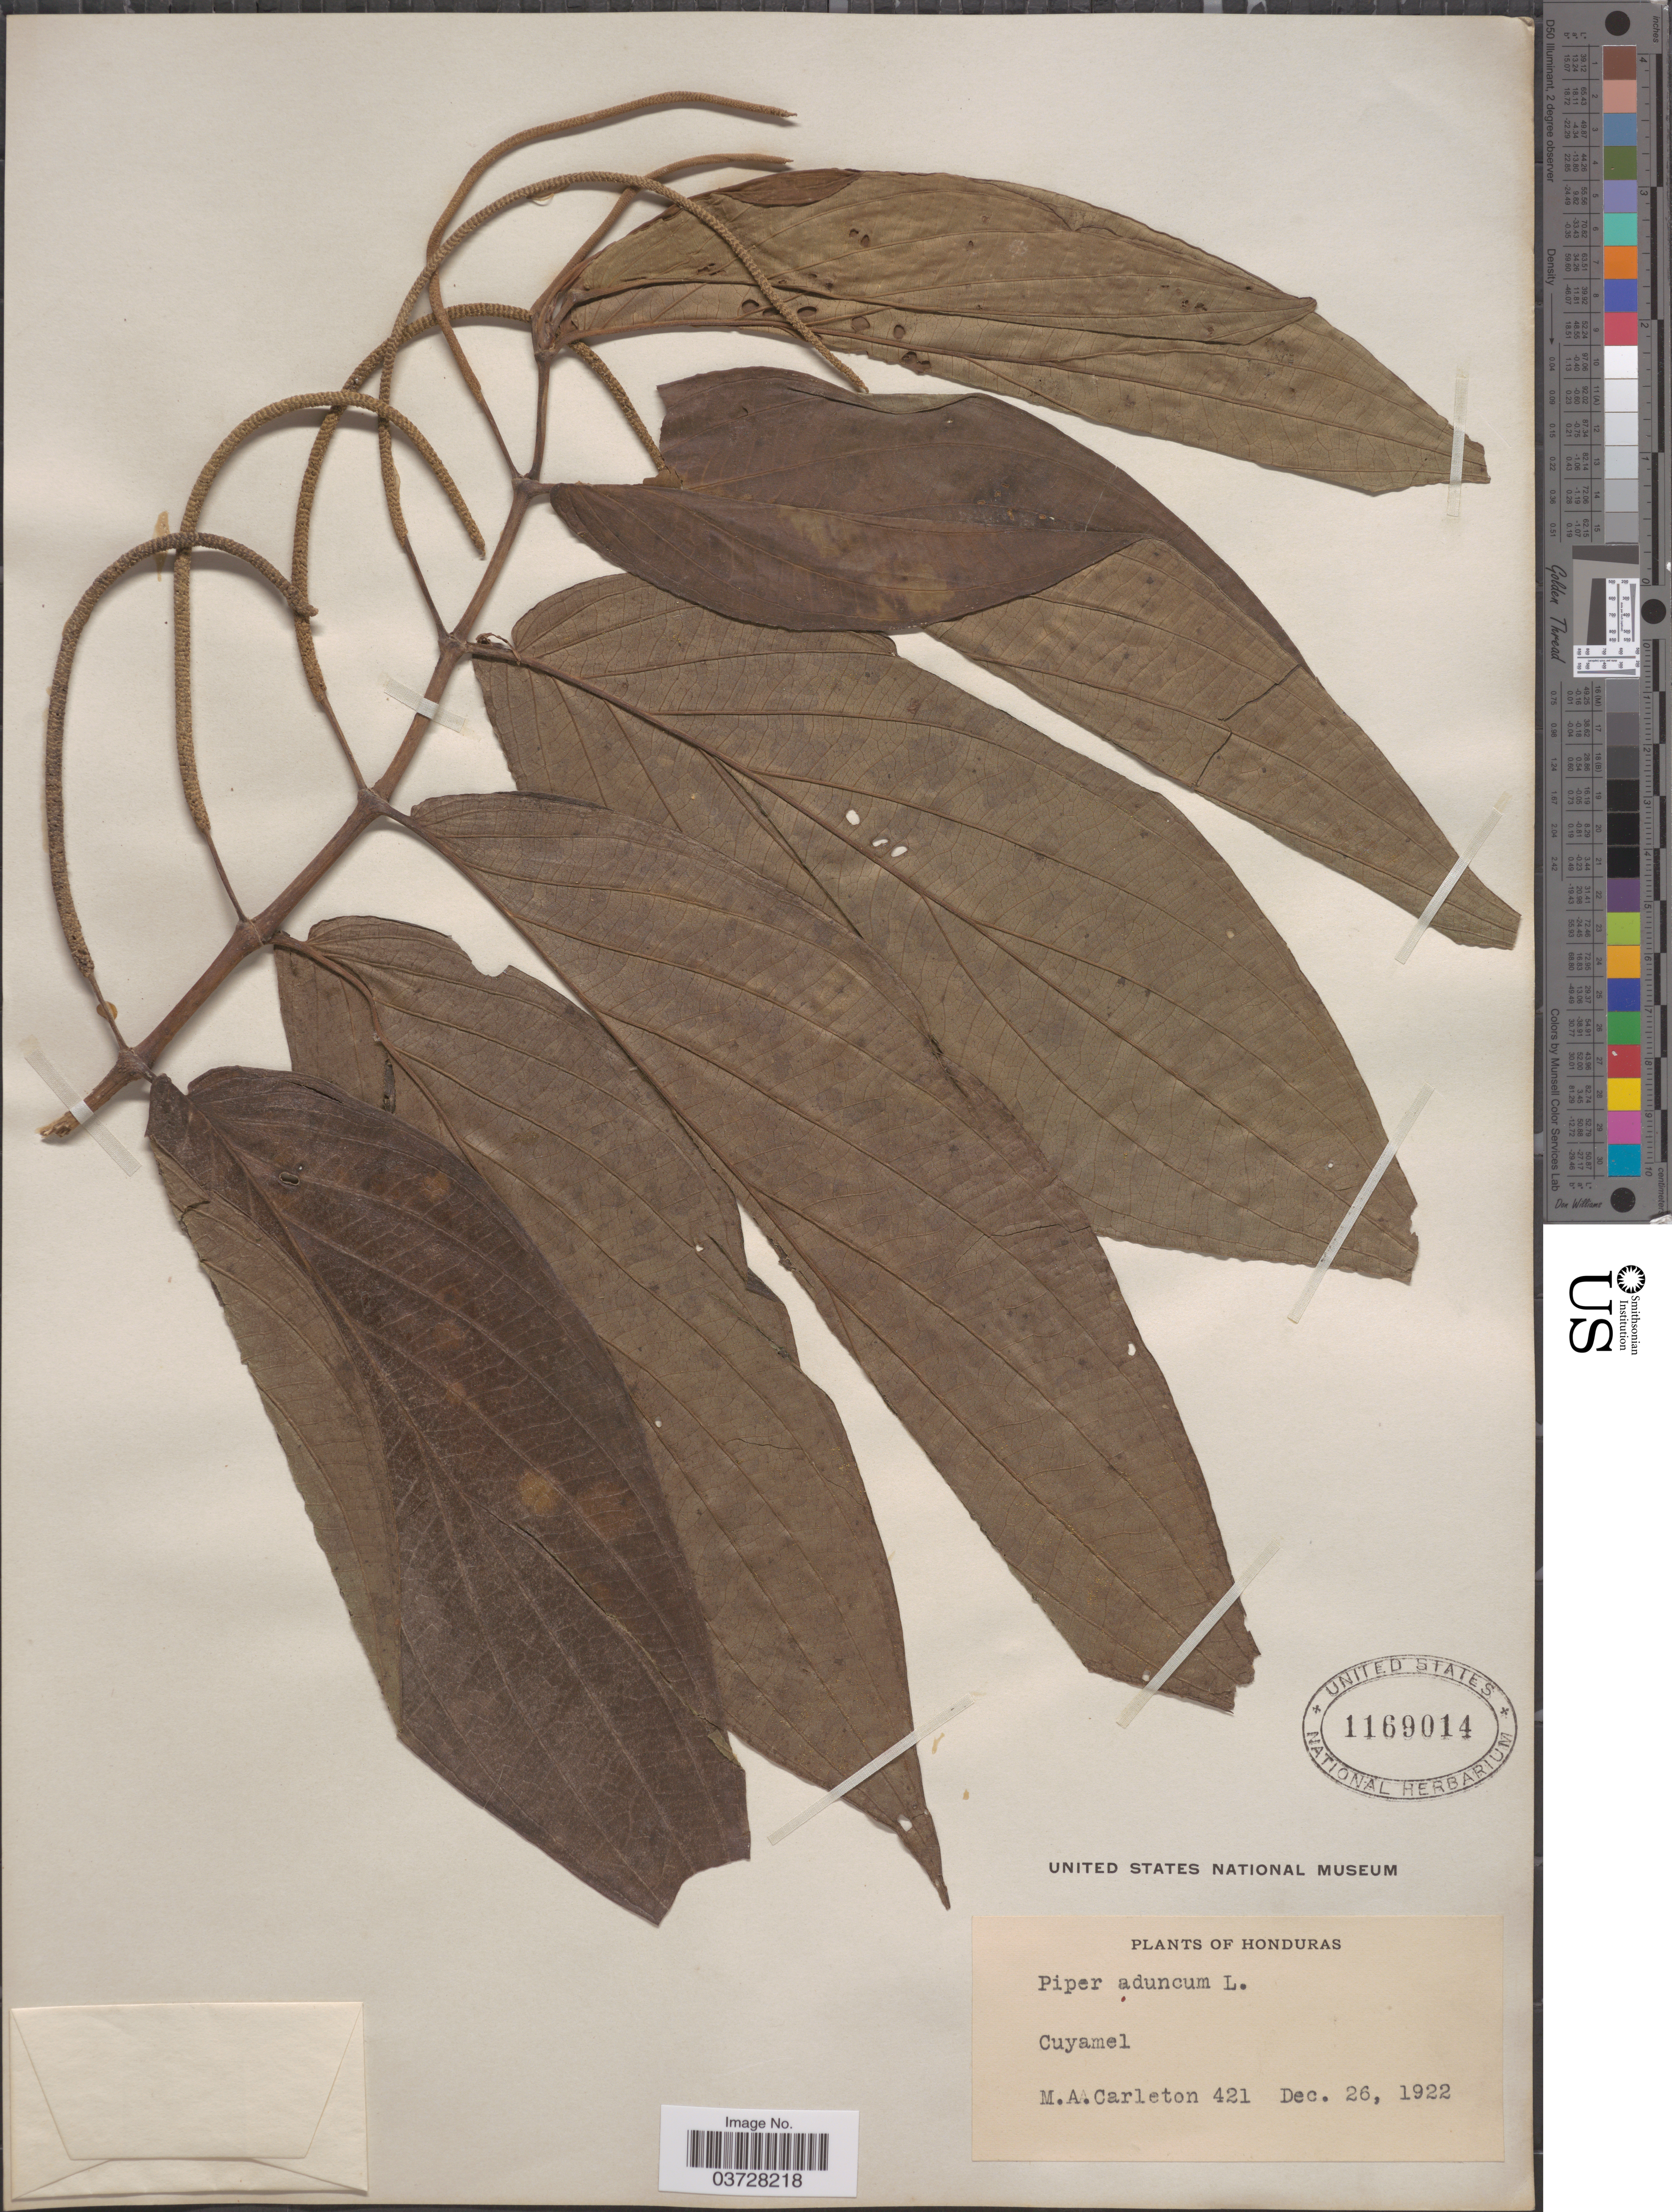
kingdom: Plantae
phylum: Tracheophyta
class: Magnoliopsida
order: Piperales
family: Piperaceae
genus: Piper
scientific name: Piper elongatum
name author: Vahl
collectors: M. A. Carleton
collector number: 421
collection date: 1922-12-26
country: Honduras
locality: Cuyamel.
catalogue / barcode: US 1169014